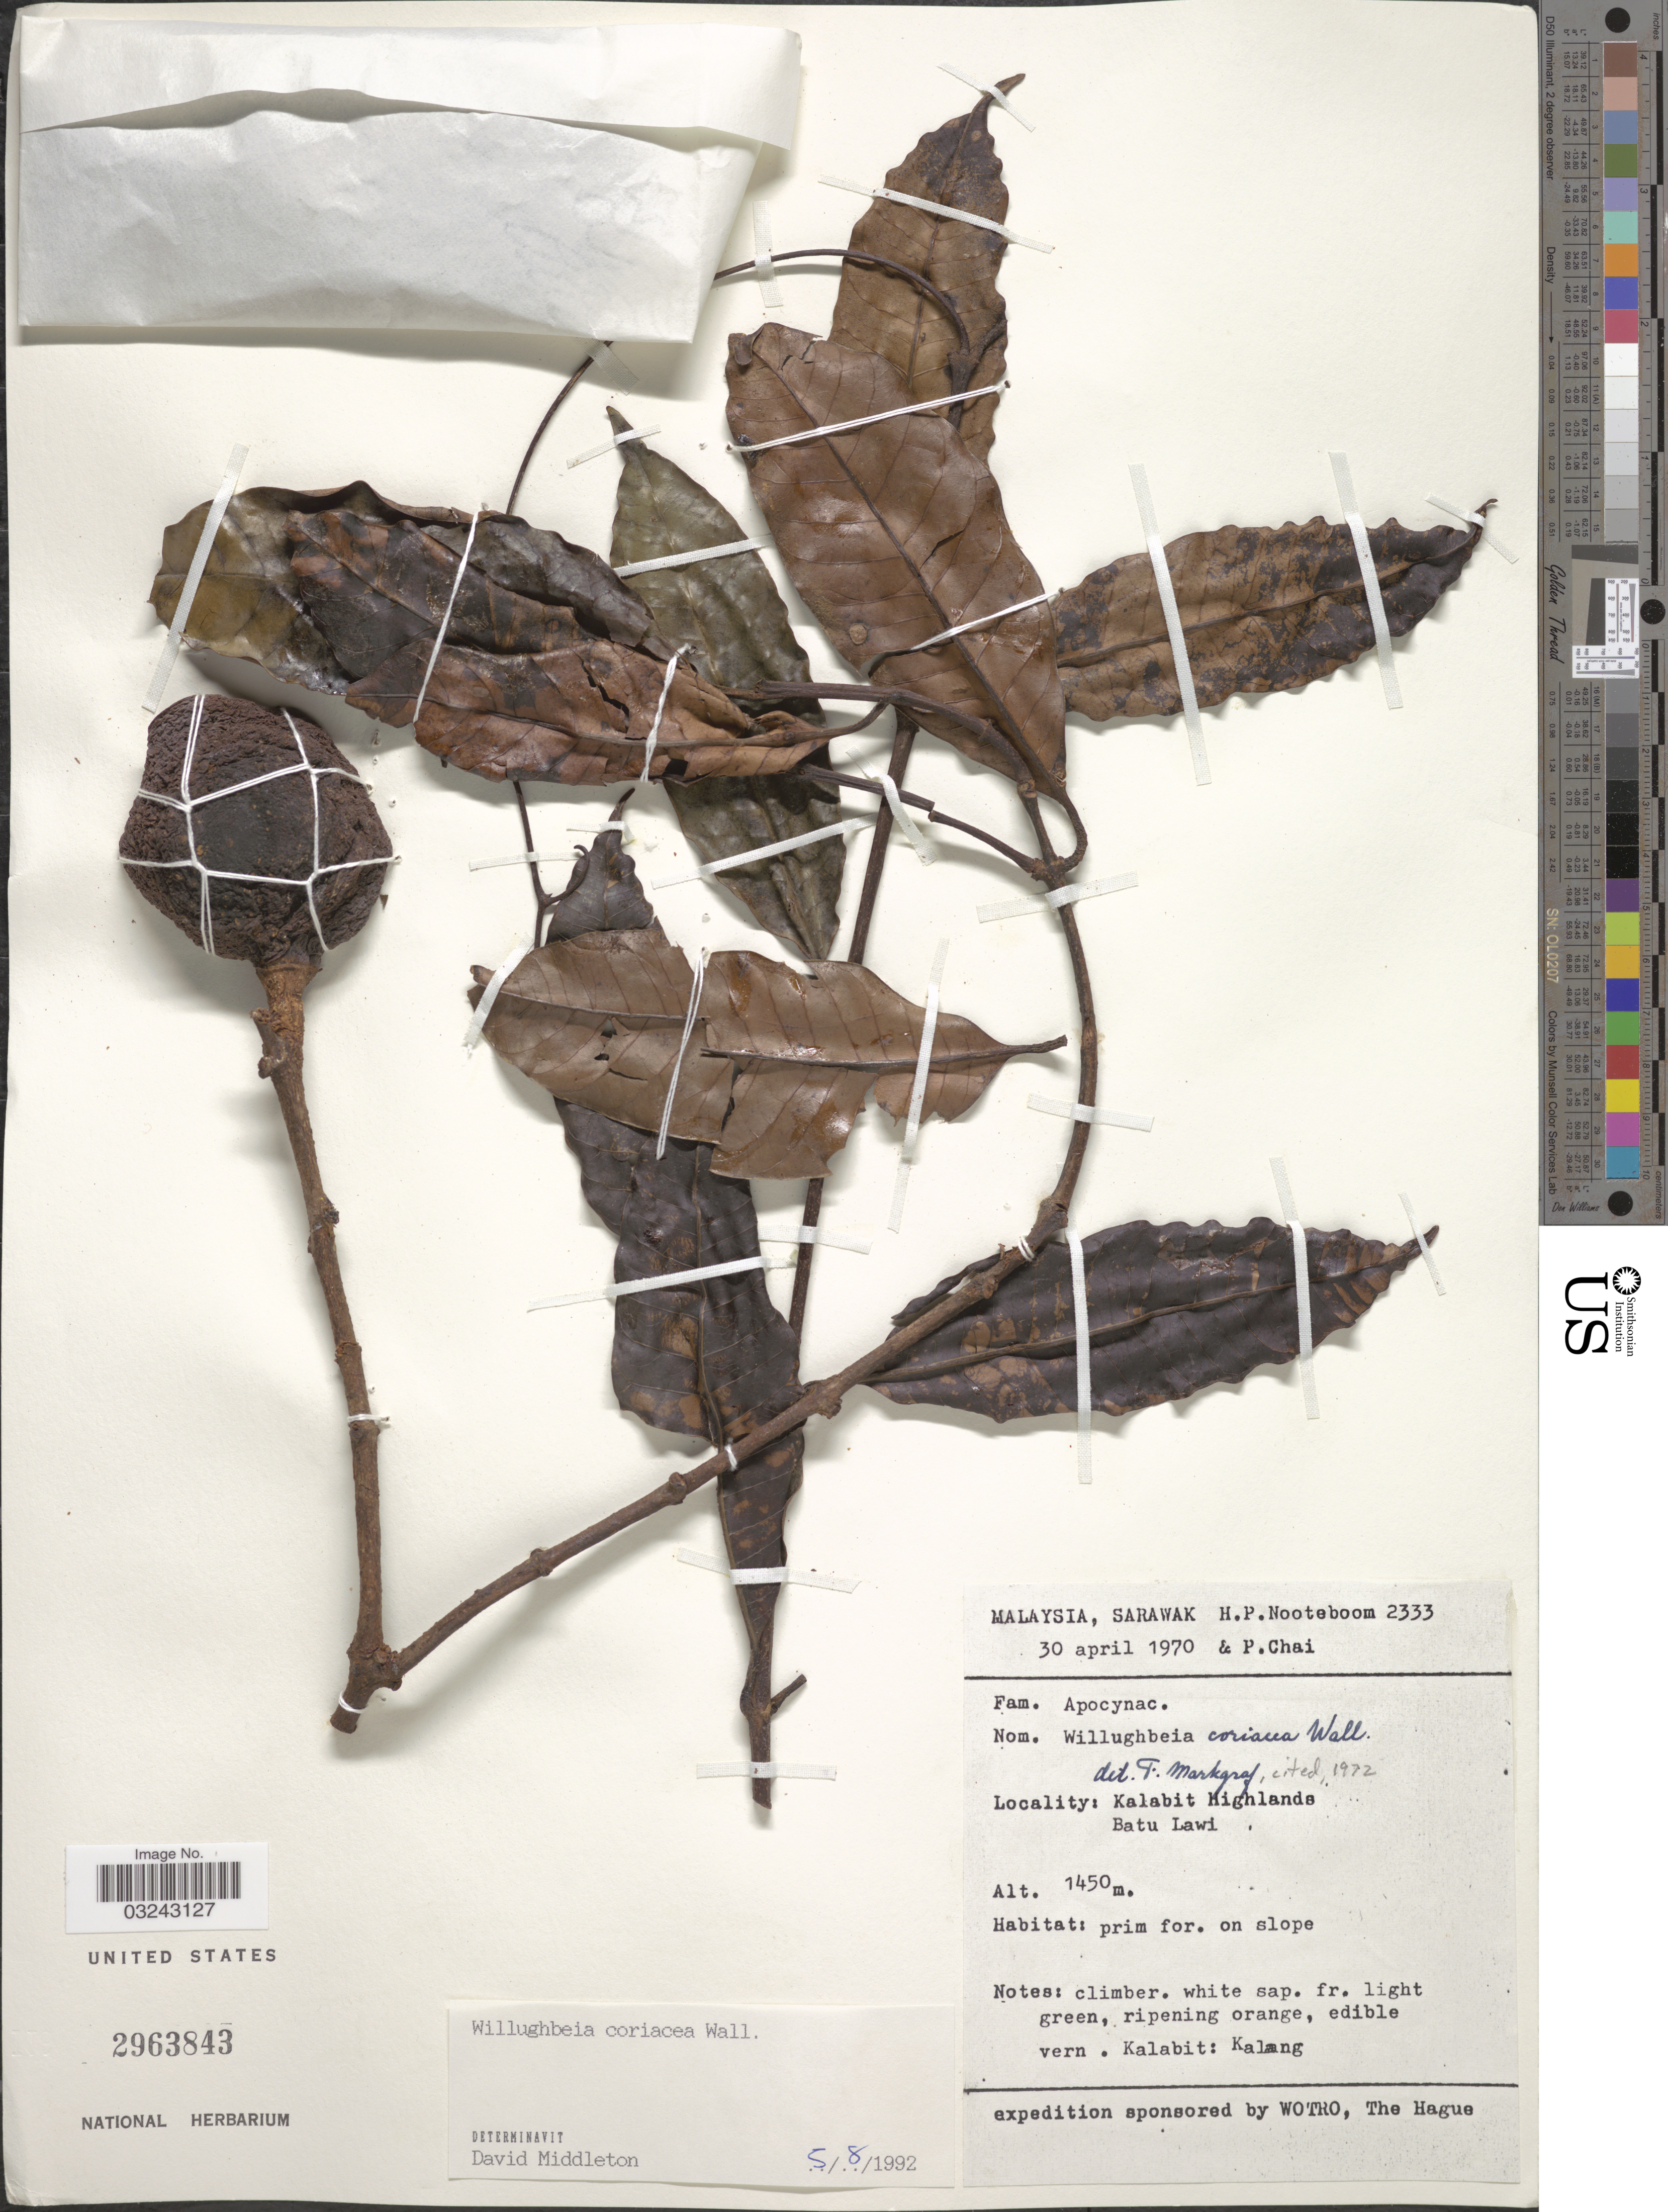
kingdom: Plantae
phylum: Tracheophyta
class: Magnoliopsida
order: Gentianales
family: Apocynaceae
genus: Willughbeia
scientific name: Willughbeia coriacea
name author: Wall.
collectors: H. P. Nooteboom & P. Chai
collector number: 2333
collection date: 1970-04-30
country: Malaysia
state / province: Sarawak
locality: Kalabit Highlands, Batu Lawi.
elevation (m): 1450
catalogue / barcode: US 2963843